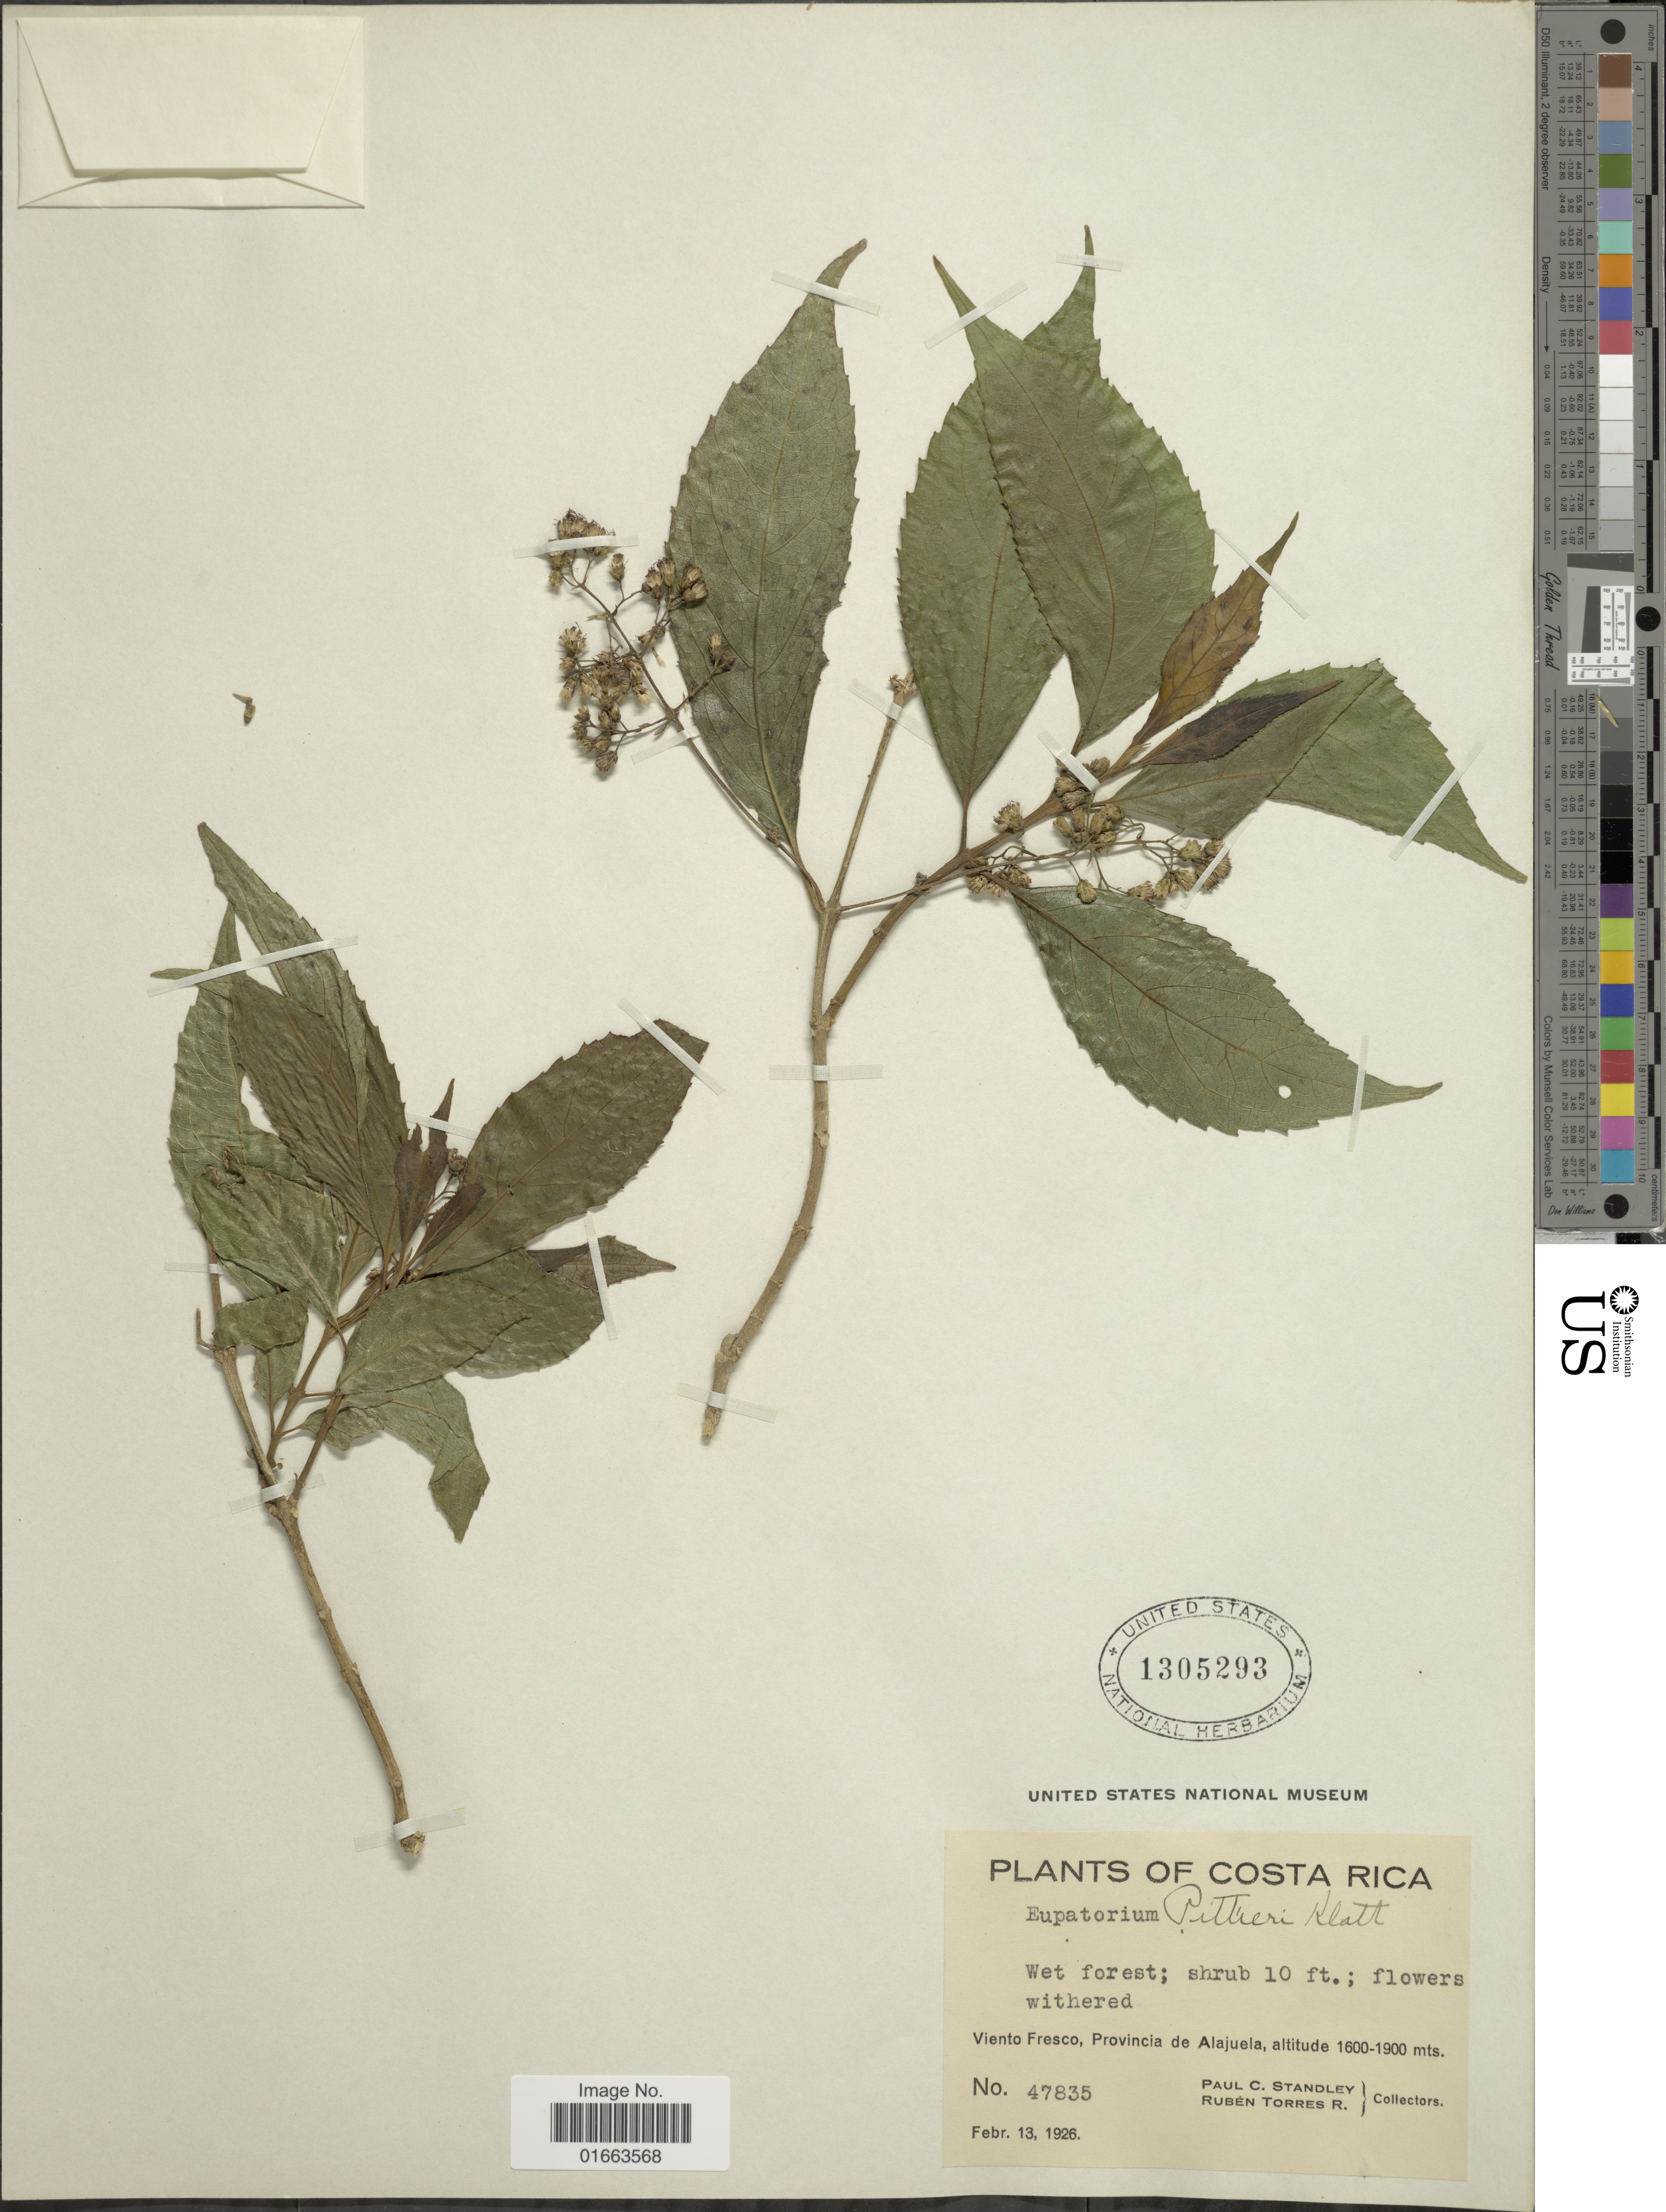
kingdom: Plantae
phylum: Tracheophyta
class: Magnoliopsida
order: Asterales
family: Asteraceae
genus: Koanophyllon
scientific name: Koanophyllon pittieri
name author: (Klatt) R.M. King & H. Rob.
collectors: P. C. Standley & R. Torres R.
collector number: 47835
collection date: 1926-02-13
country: Costa Rica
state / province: Alajuela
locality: Wet forest, Viento Fresco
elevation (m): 1600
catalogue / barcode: US 1305293